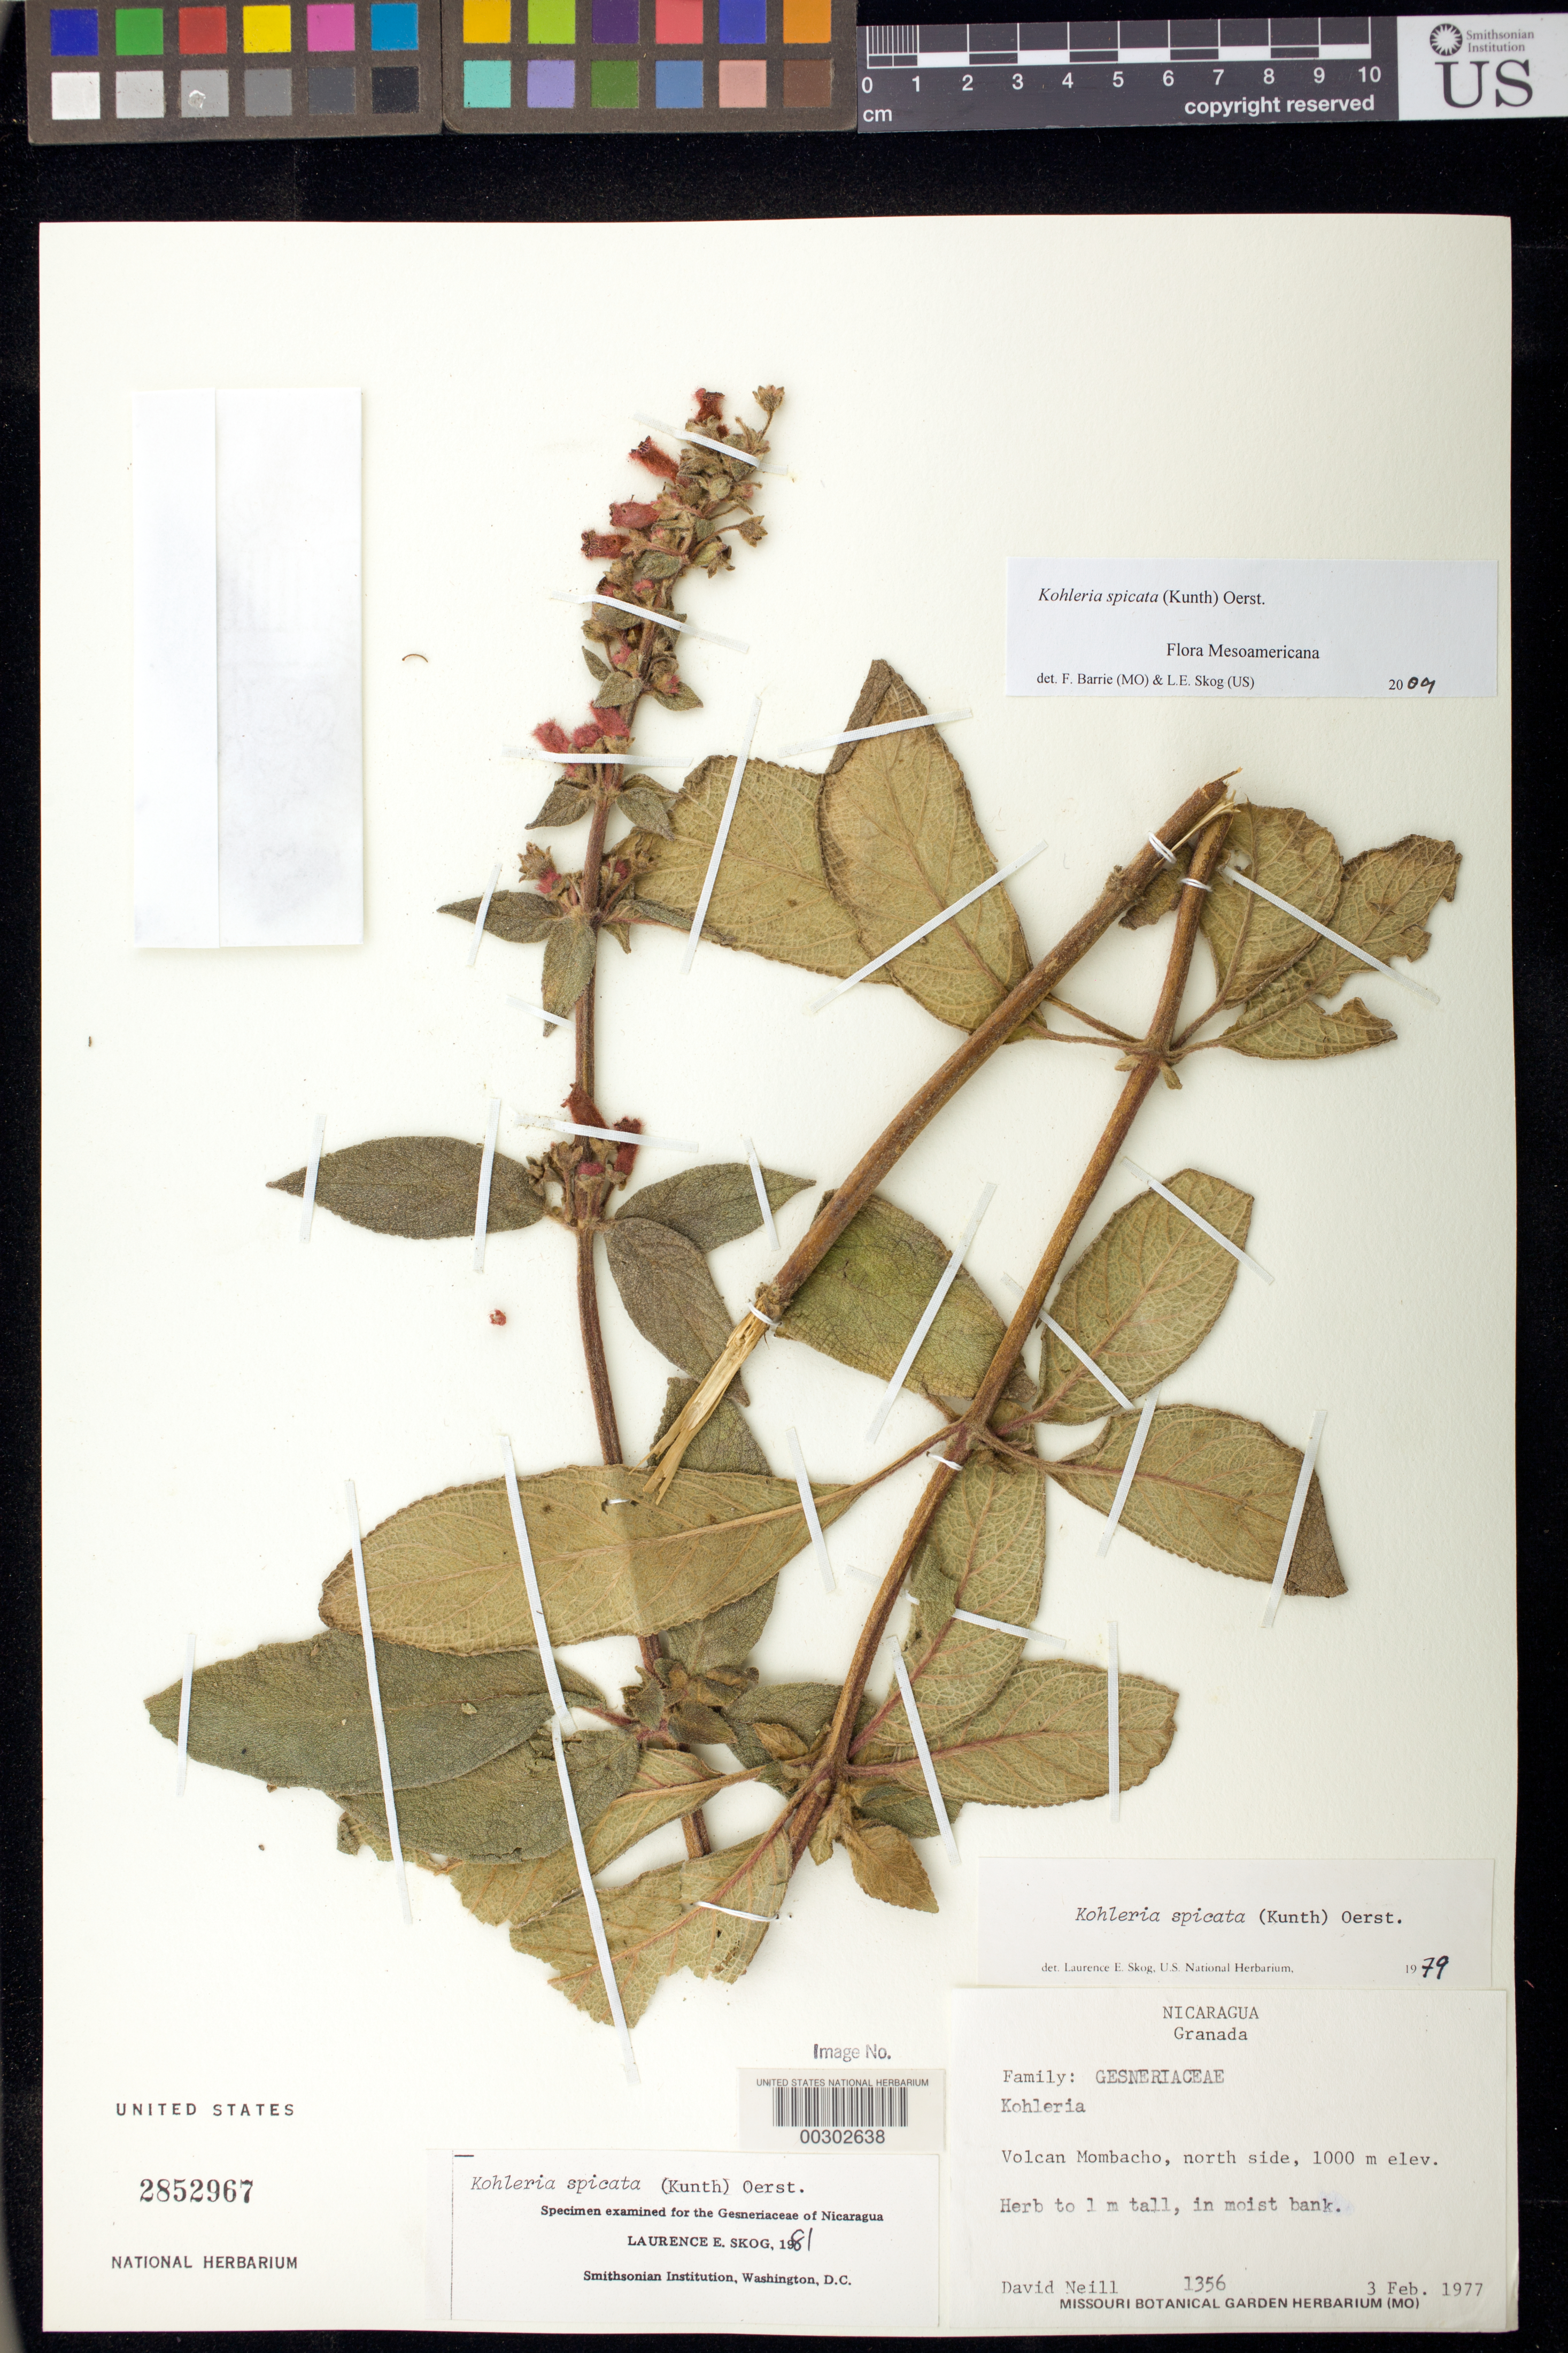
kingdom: Plantae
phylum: Tracheophyta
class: Magnoliopsida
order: Lamiales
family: Gesneriaceae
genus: Kohleria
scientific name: Kohleria spicata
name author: (Kunth) Oerst.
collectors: D. A. Neill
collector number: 1356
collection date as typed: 03 Feb 1977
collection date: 1977-02-03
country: Nicaragua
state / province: Granada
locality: Volcan Mombacho, north side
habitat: In moist bank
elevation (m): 1000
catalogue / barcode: US 2852967